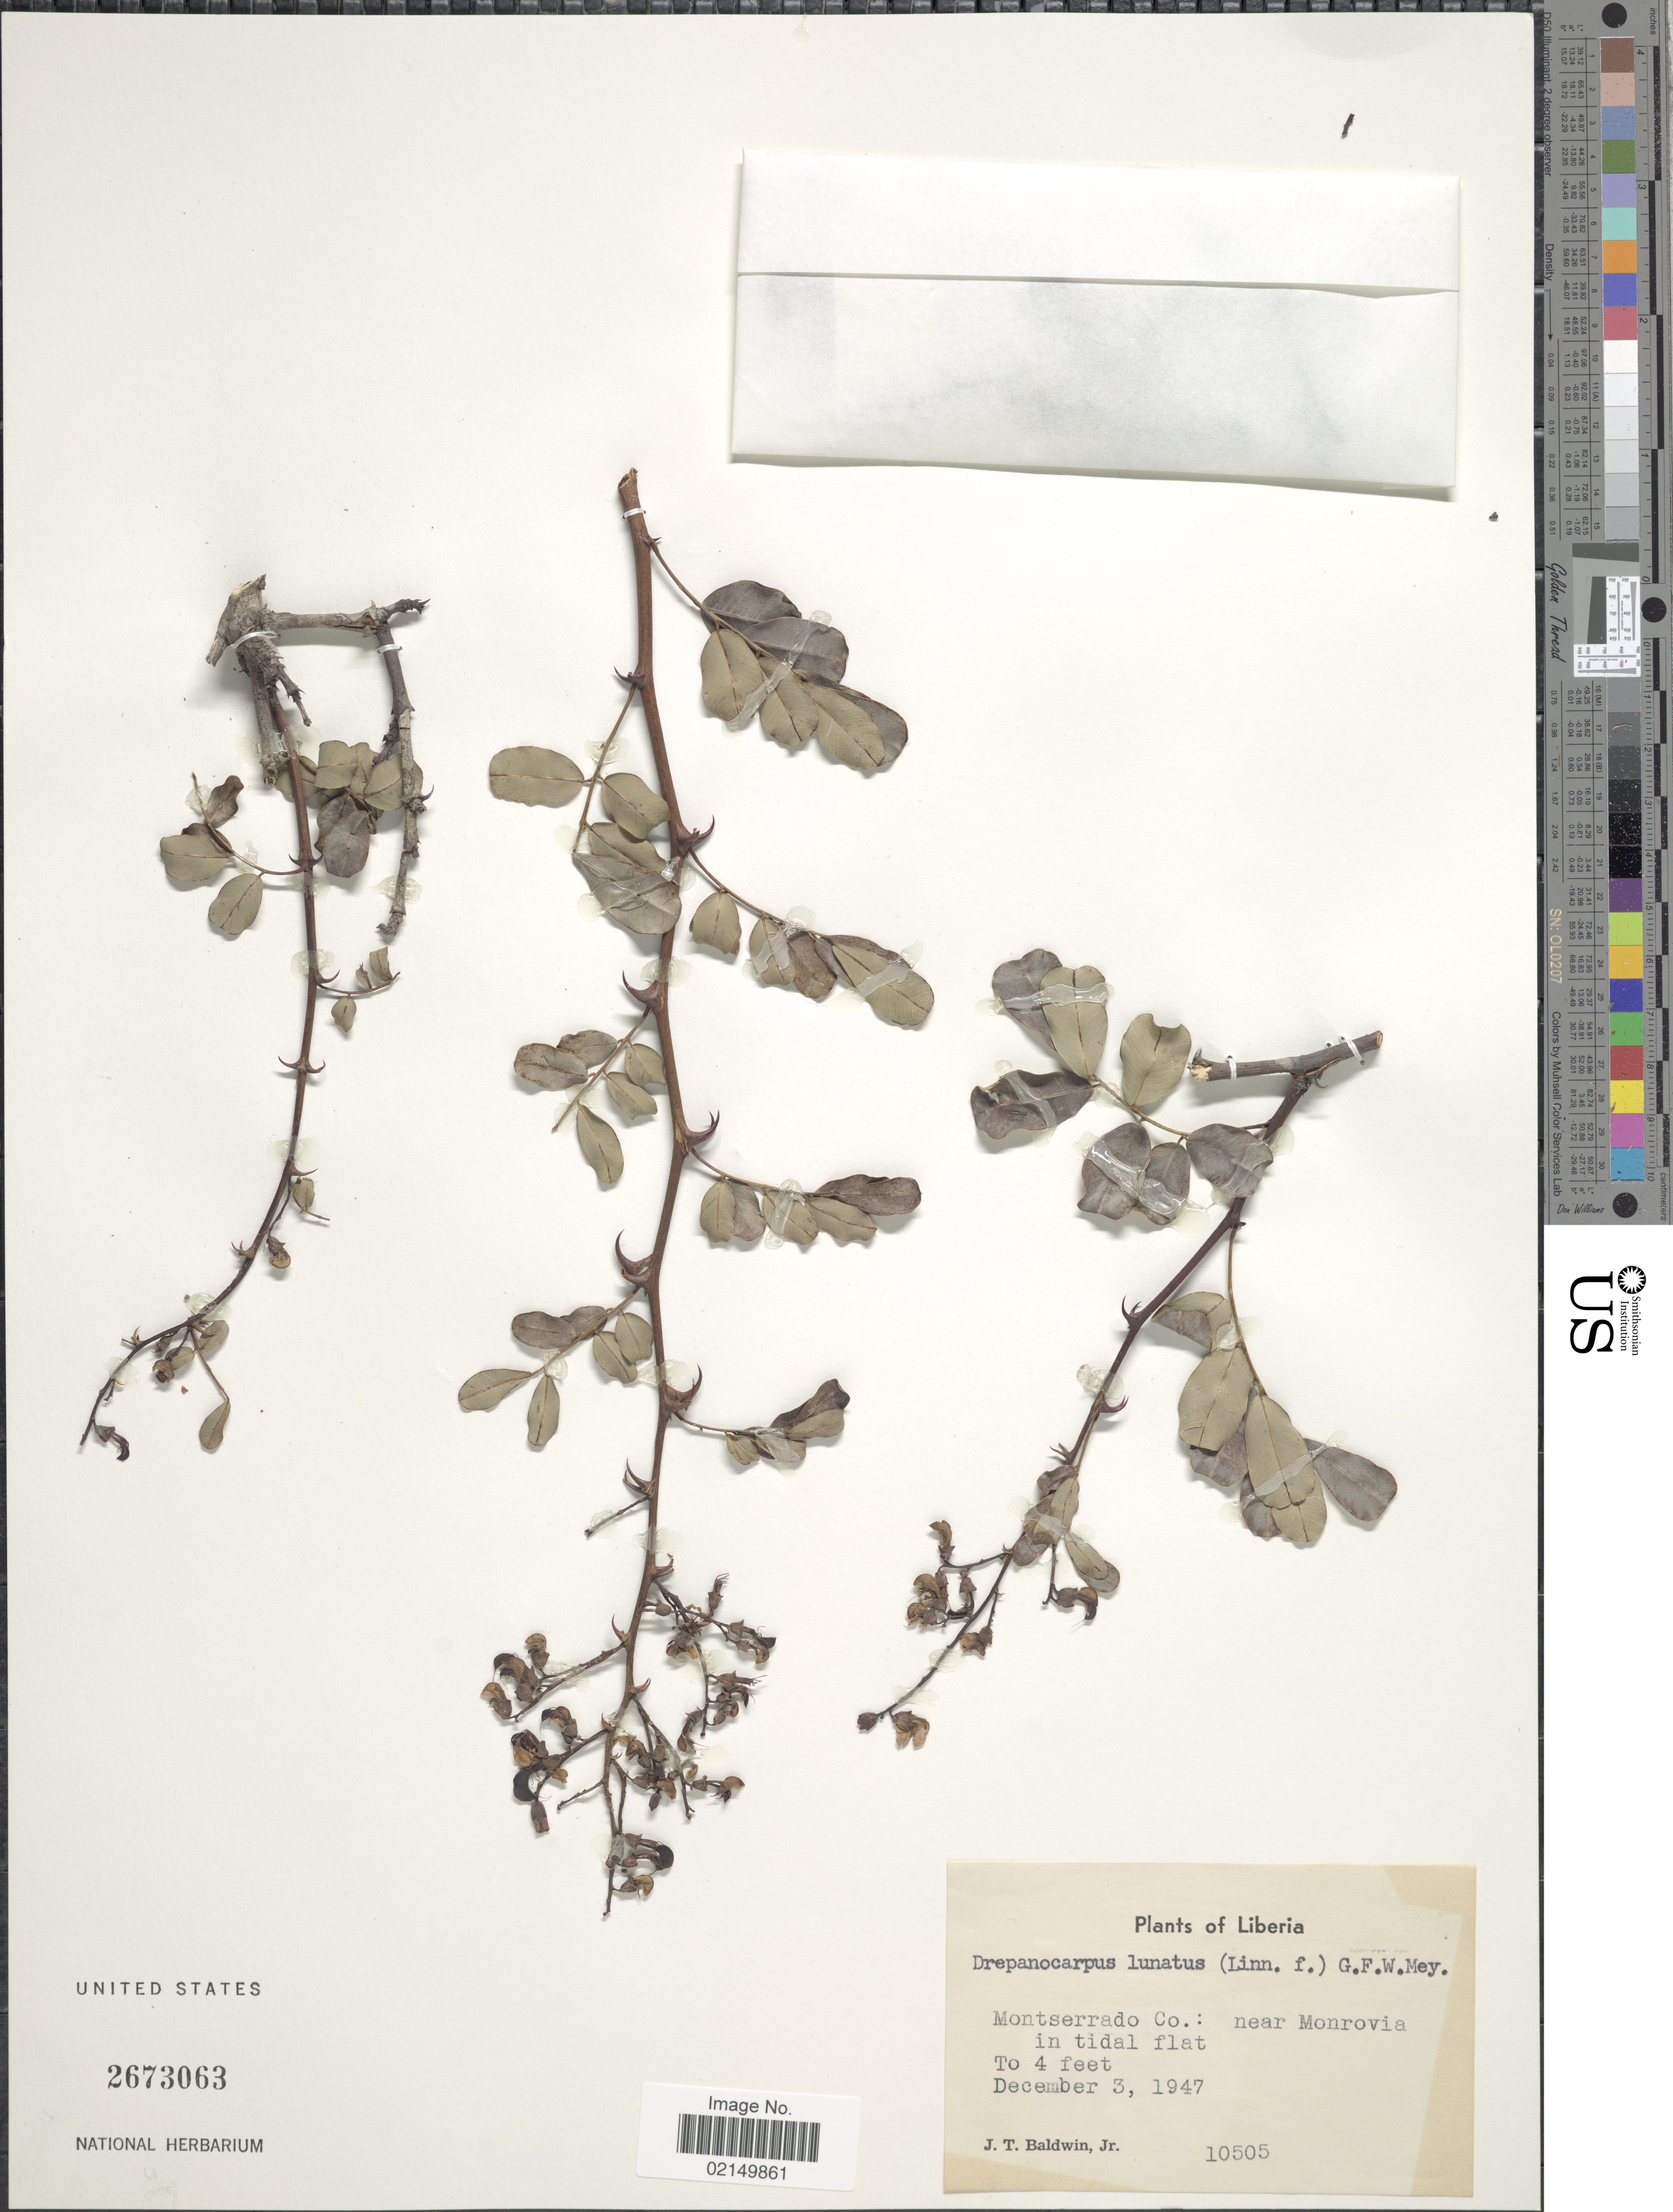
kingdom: Plantae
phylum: Tracheophyta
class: Magnoliopsida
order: Fabales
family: Fabaceae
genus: Machaerium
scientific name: Machaerium lunatum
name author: (L. f.) Ducke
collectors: J. T. Baldwin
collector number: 10505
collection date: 1947-12-03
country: Liberia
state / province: Montserrado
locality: Near Monrovia in tidal flat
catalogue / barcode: US 2673063